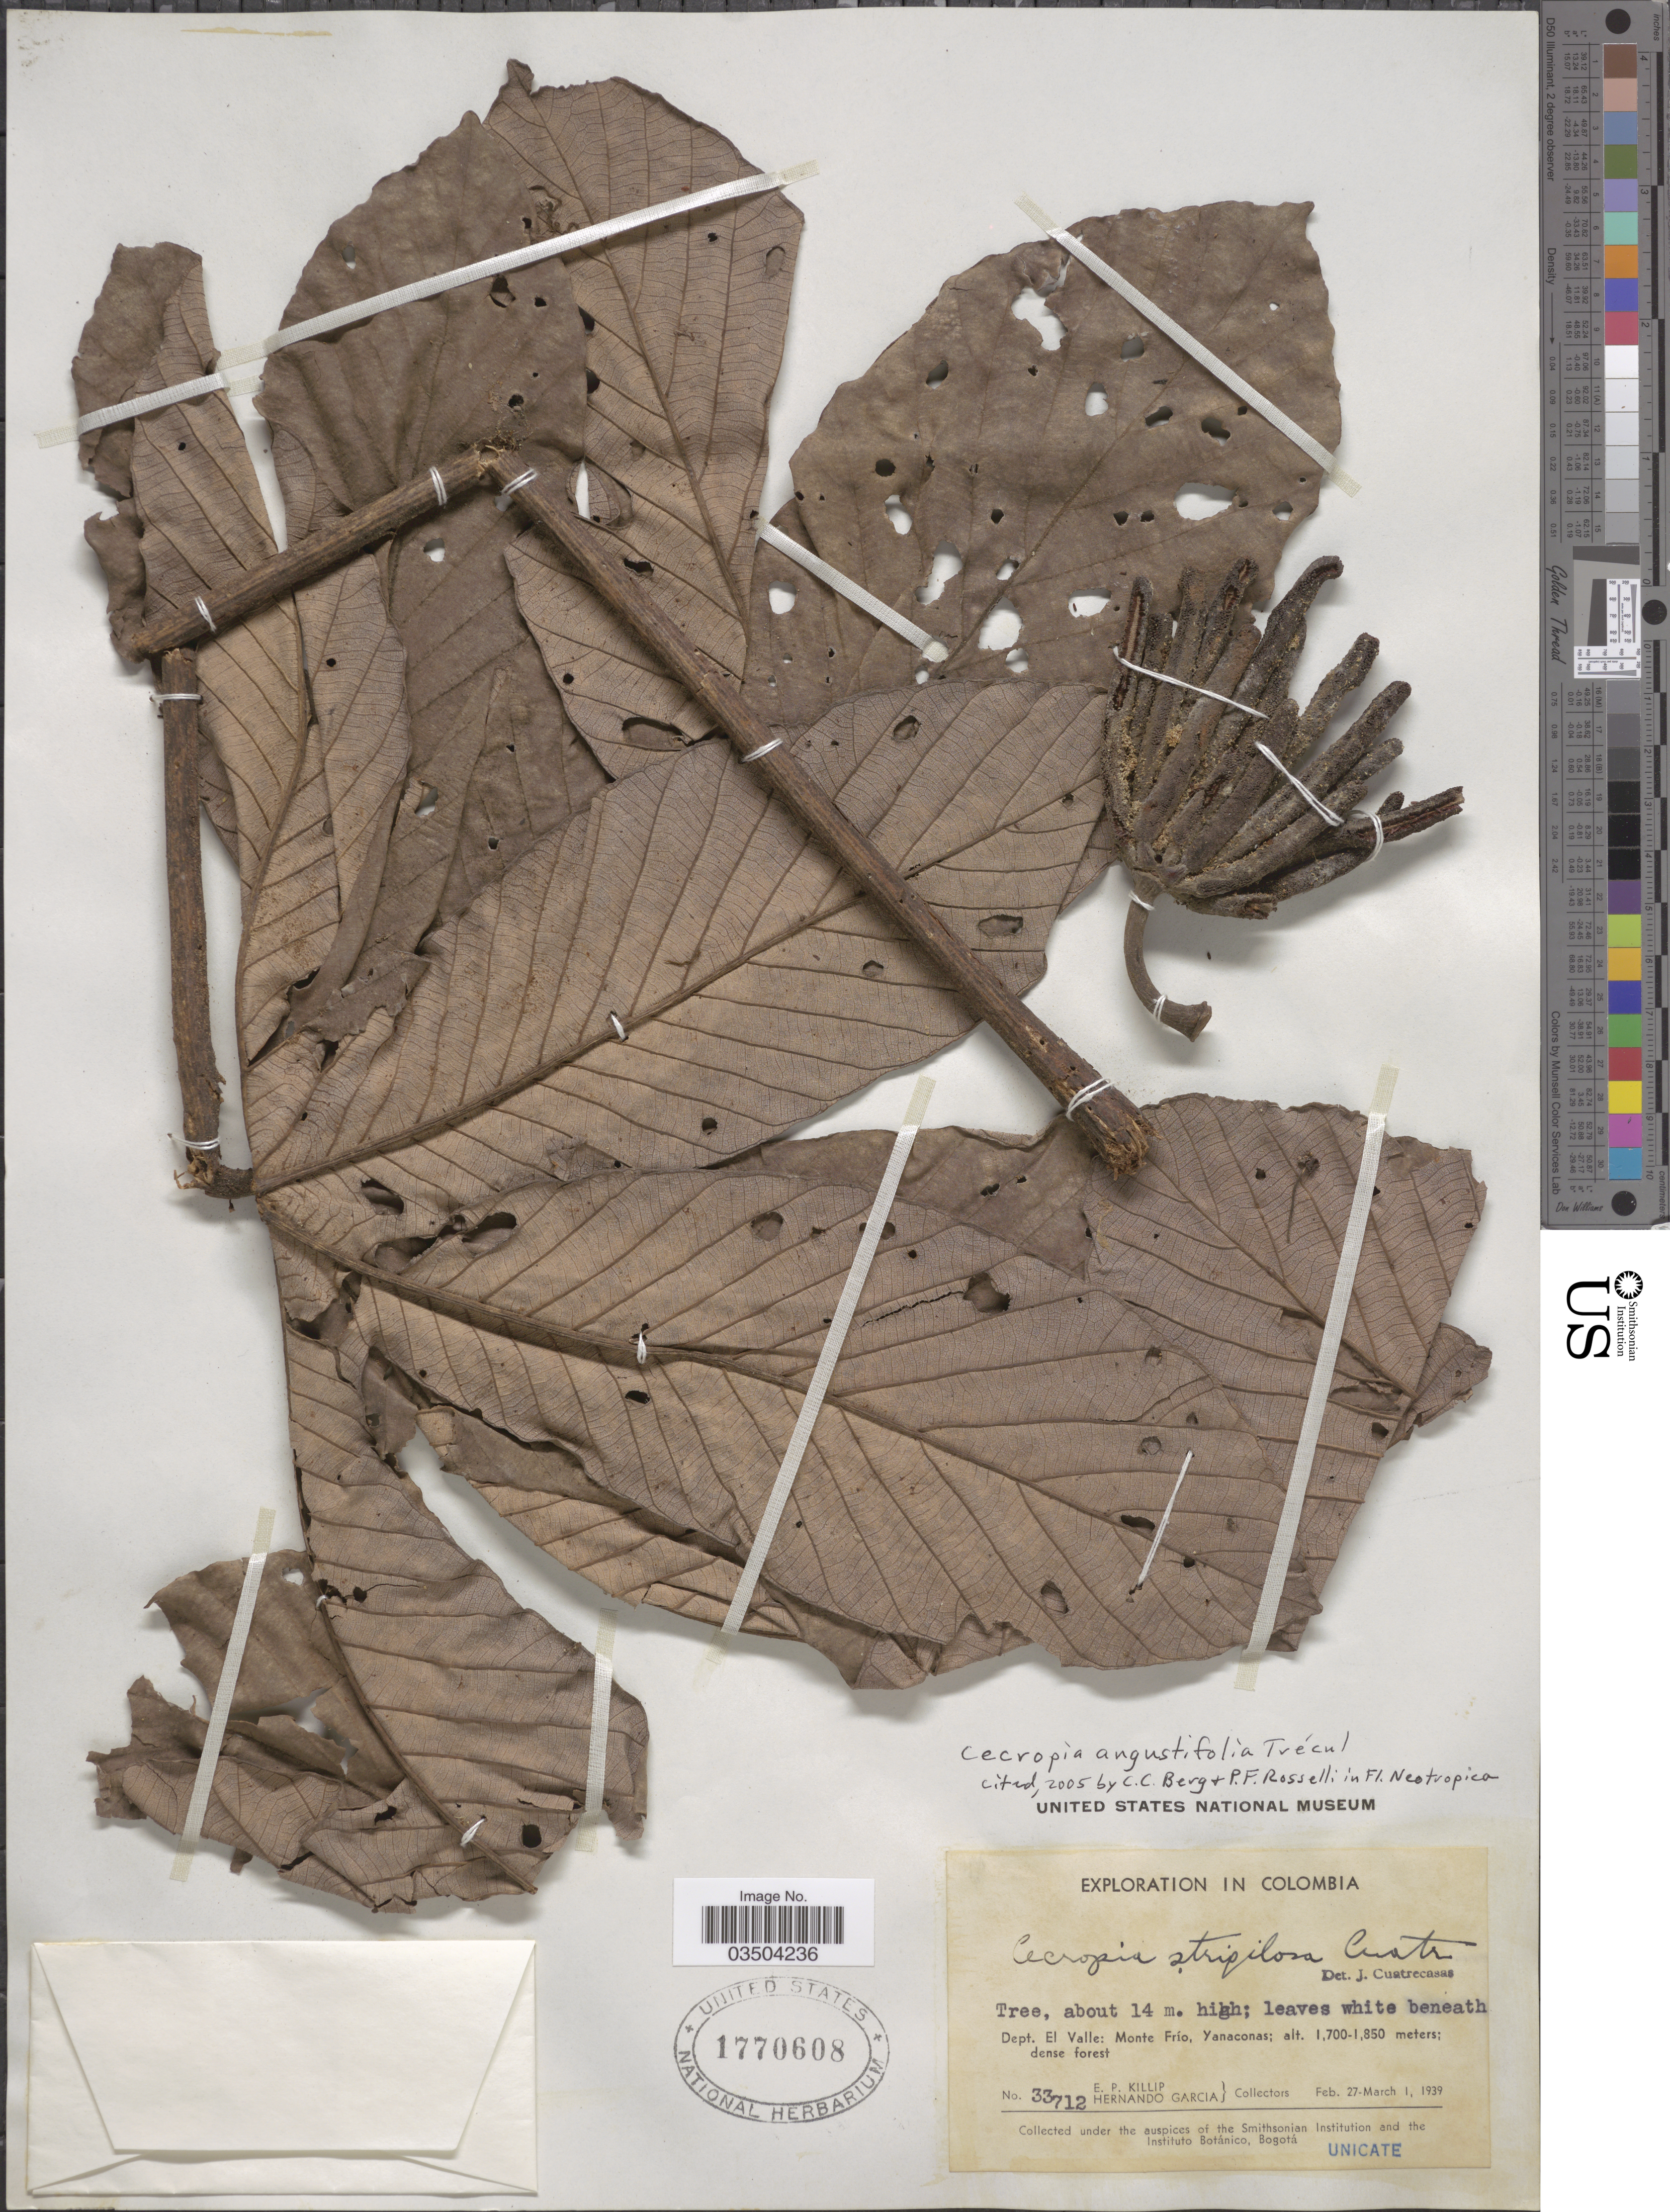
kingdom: Plantae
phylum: Tracheophyta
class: Magnoliopsida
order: Rosales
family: Urticaceae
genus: Cecropia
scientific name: Cecropia angustifolia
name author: Trécul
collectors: E. P. Killip & H. Garcia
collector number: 33712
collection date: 1939-02-27/1939-03-01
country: Colombia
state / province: Valle del Cauca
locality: Dept. El Valle: Monte Frío, Yanaconas.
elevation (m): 1700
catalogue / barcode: US 1770608